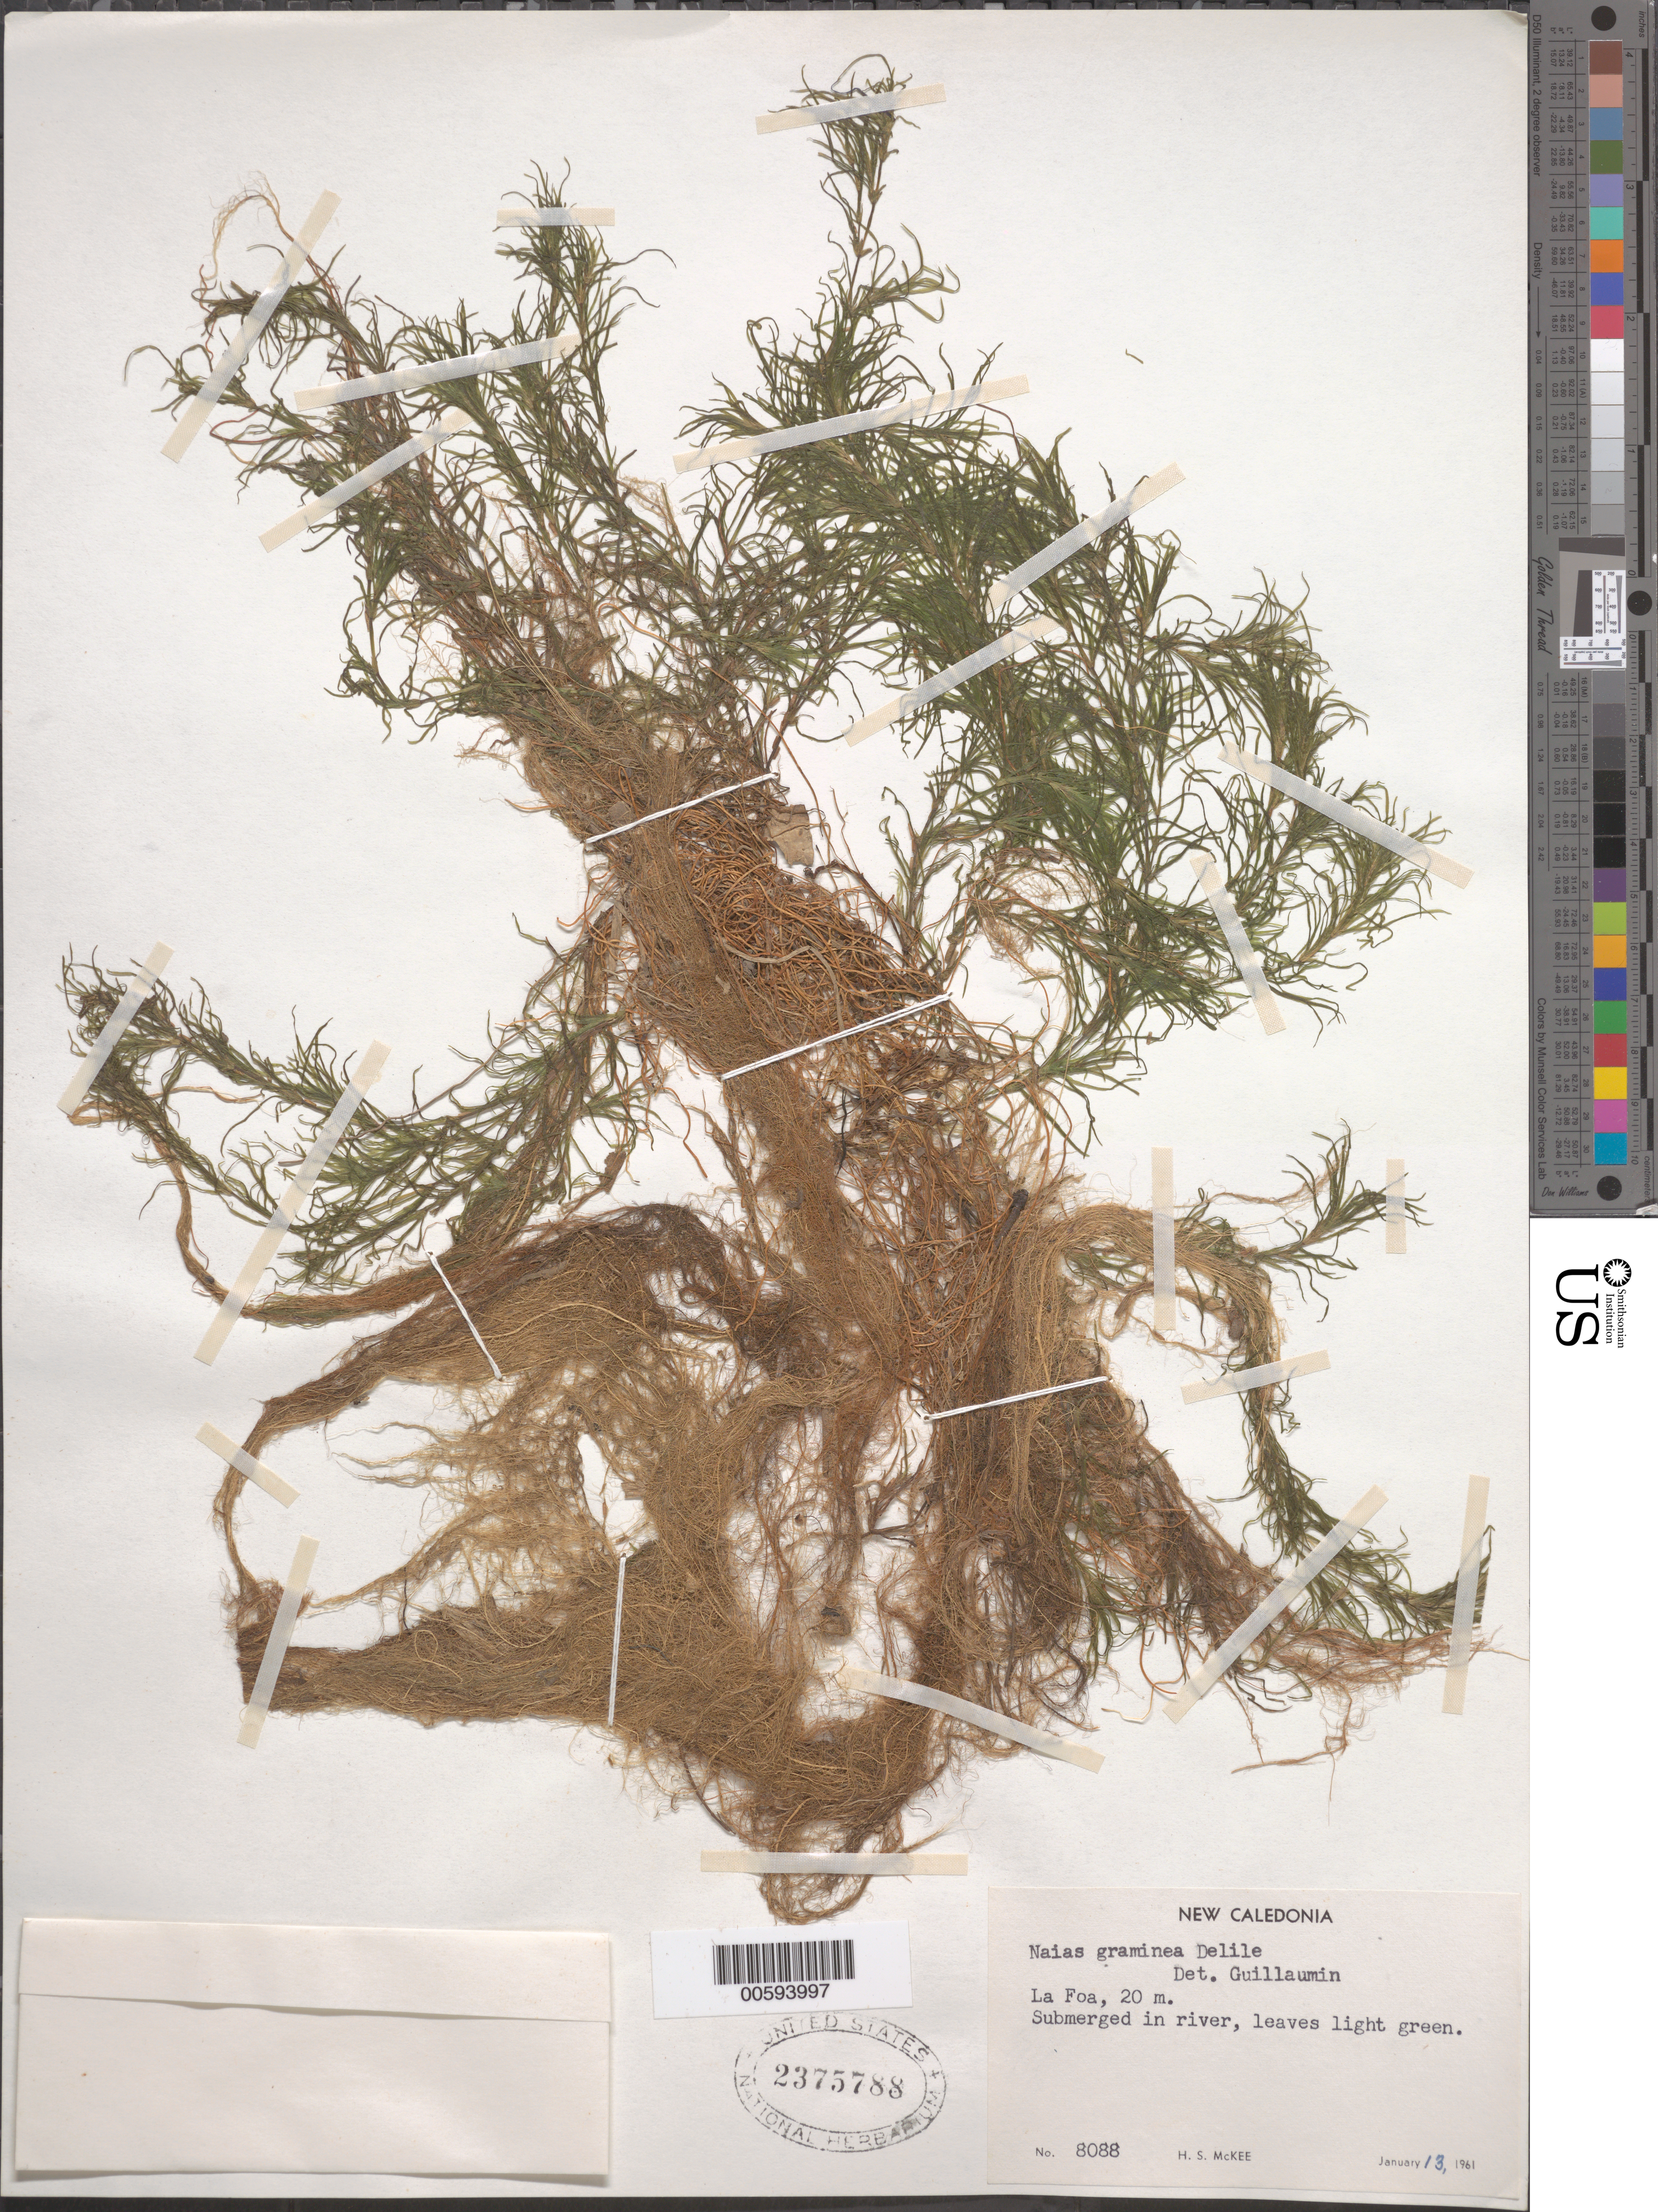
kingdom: Plantae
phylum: Tracheophyta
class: Liliopsida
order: Alismatales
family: Hydrocharitaceae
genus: Najas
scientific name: Najas graminea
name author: Delile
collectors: H. S. MacKee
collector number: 8088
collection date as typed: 13 Jan 1961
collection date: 1961-01-13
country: New Caledonia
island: New Caledonia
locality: La Foa River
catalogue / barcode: US 2375788